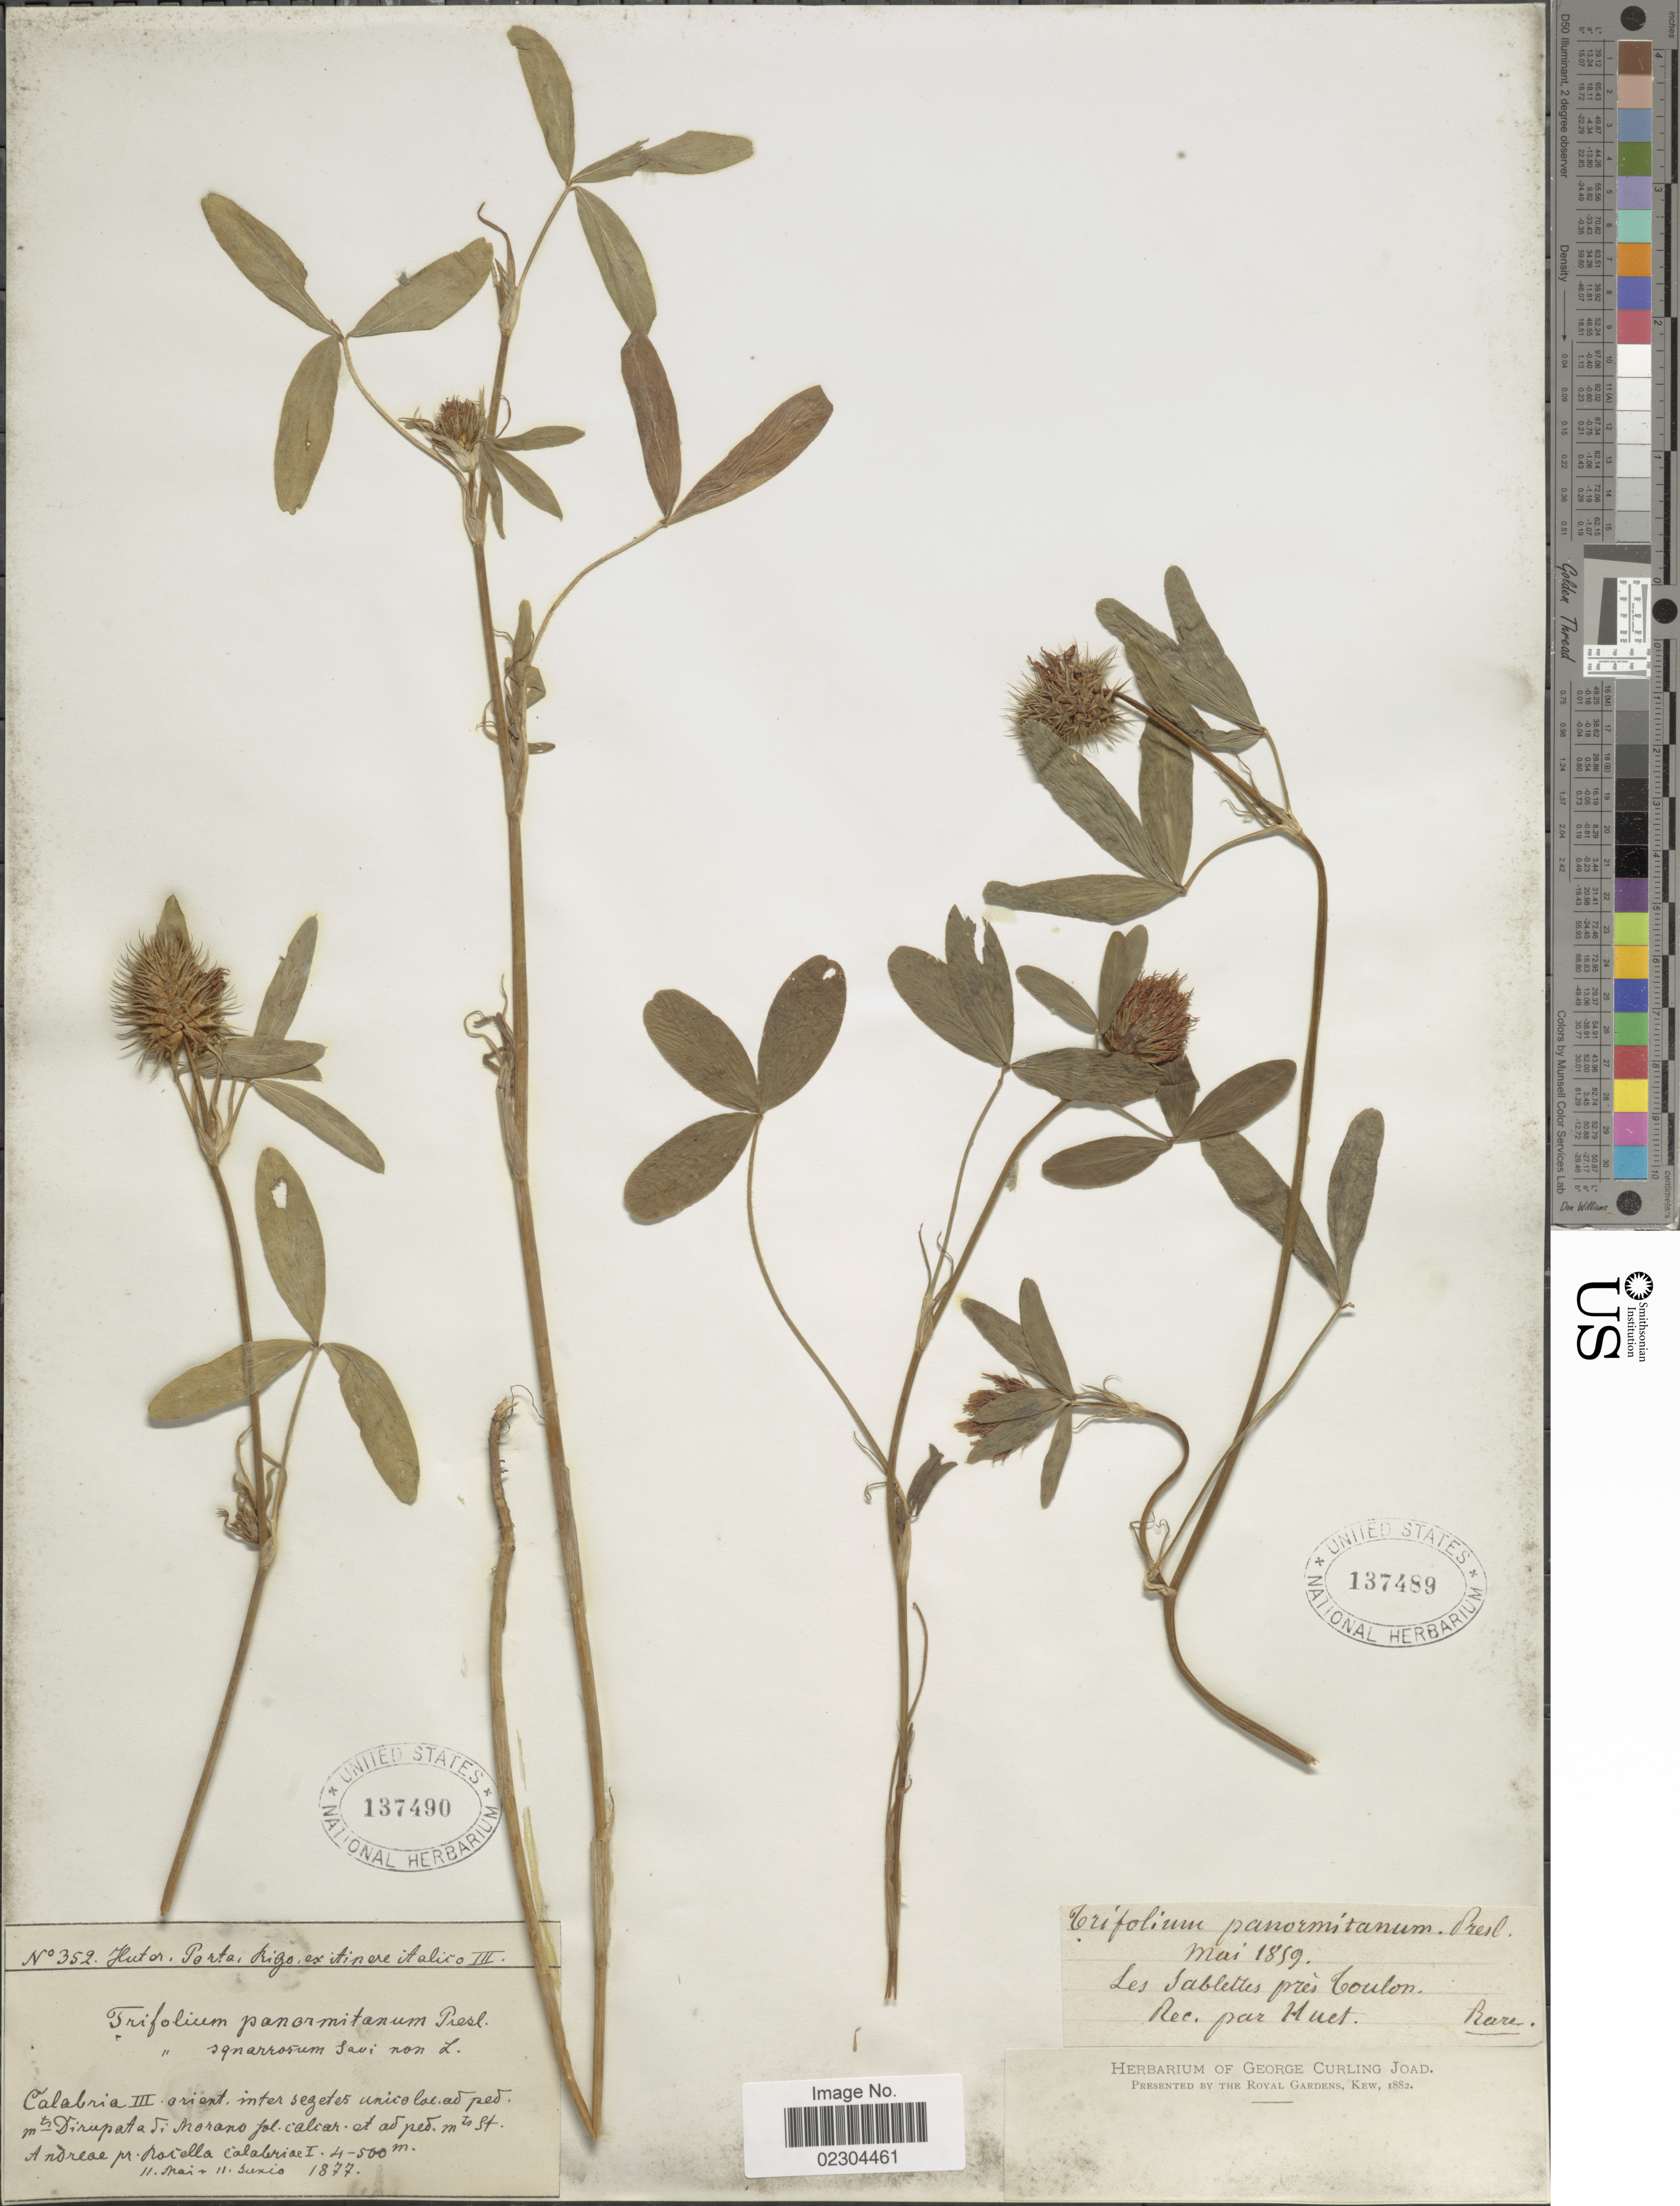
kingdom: Plantae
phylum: Tracheophyta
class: Magnoliopsida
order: Fabales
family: Fabaceae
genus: Trifolium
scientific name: Trifolium panormitanum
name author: C. Presl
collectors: -. Huet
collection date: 1859-05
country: France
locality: Les sablettes pres Toulon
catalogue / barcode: US 137489